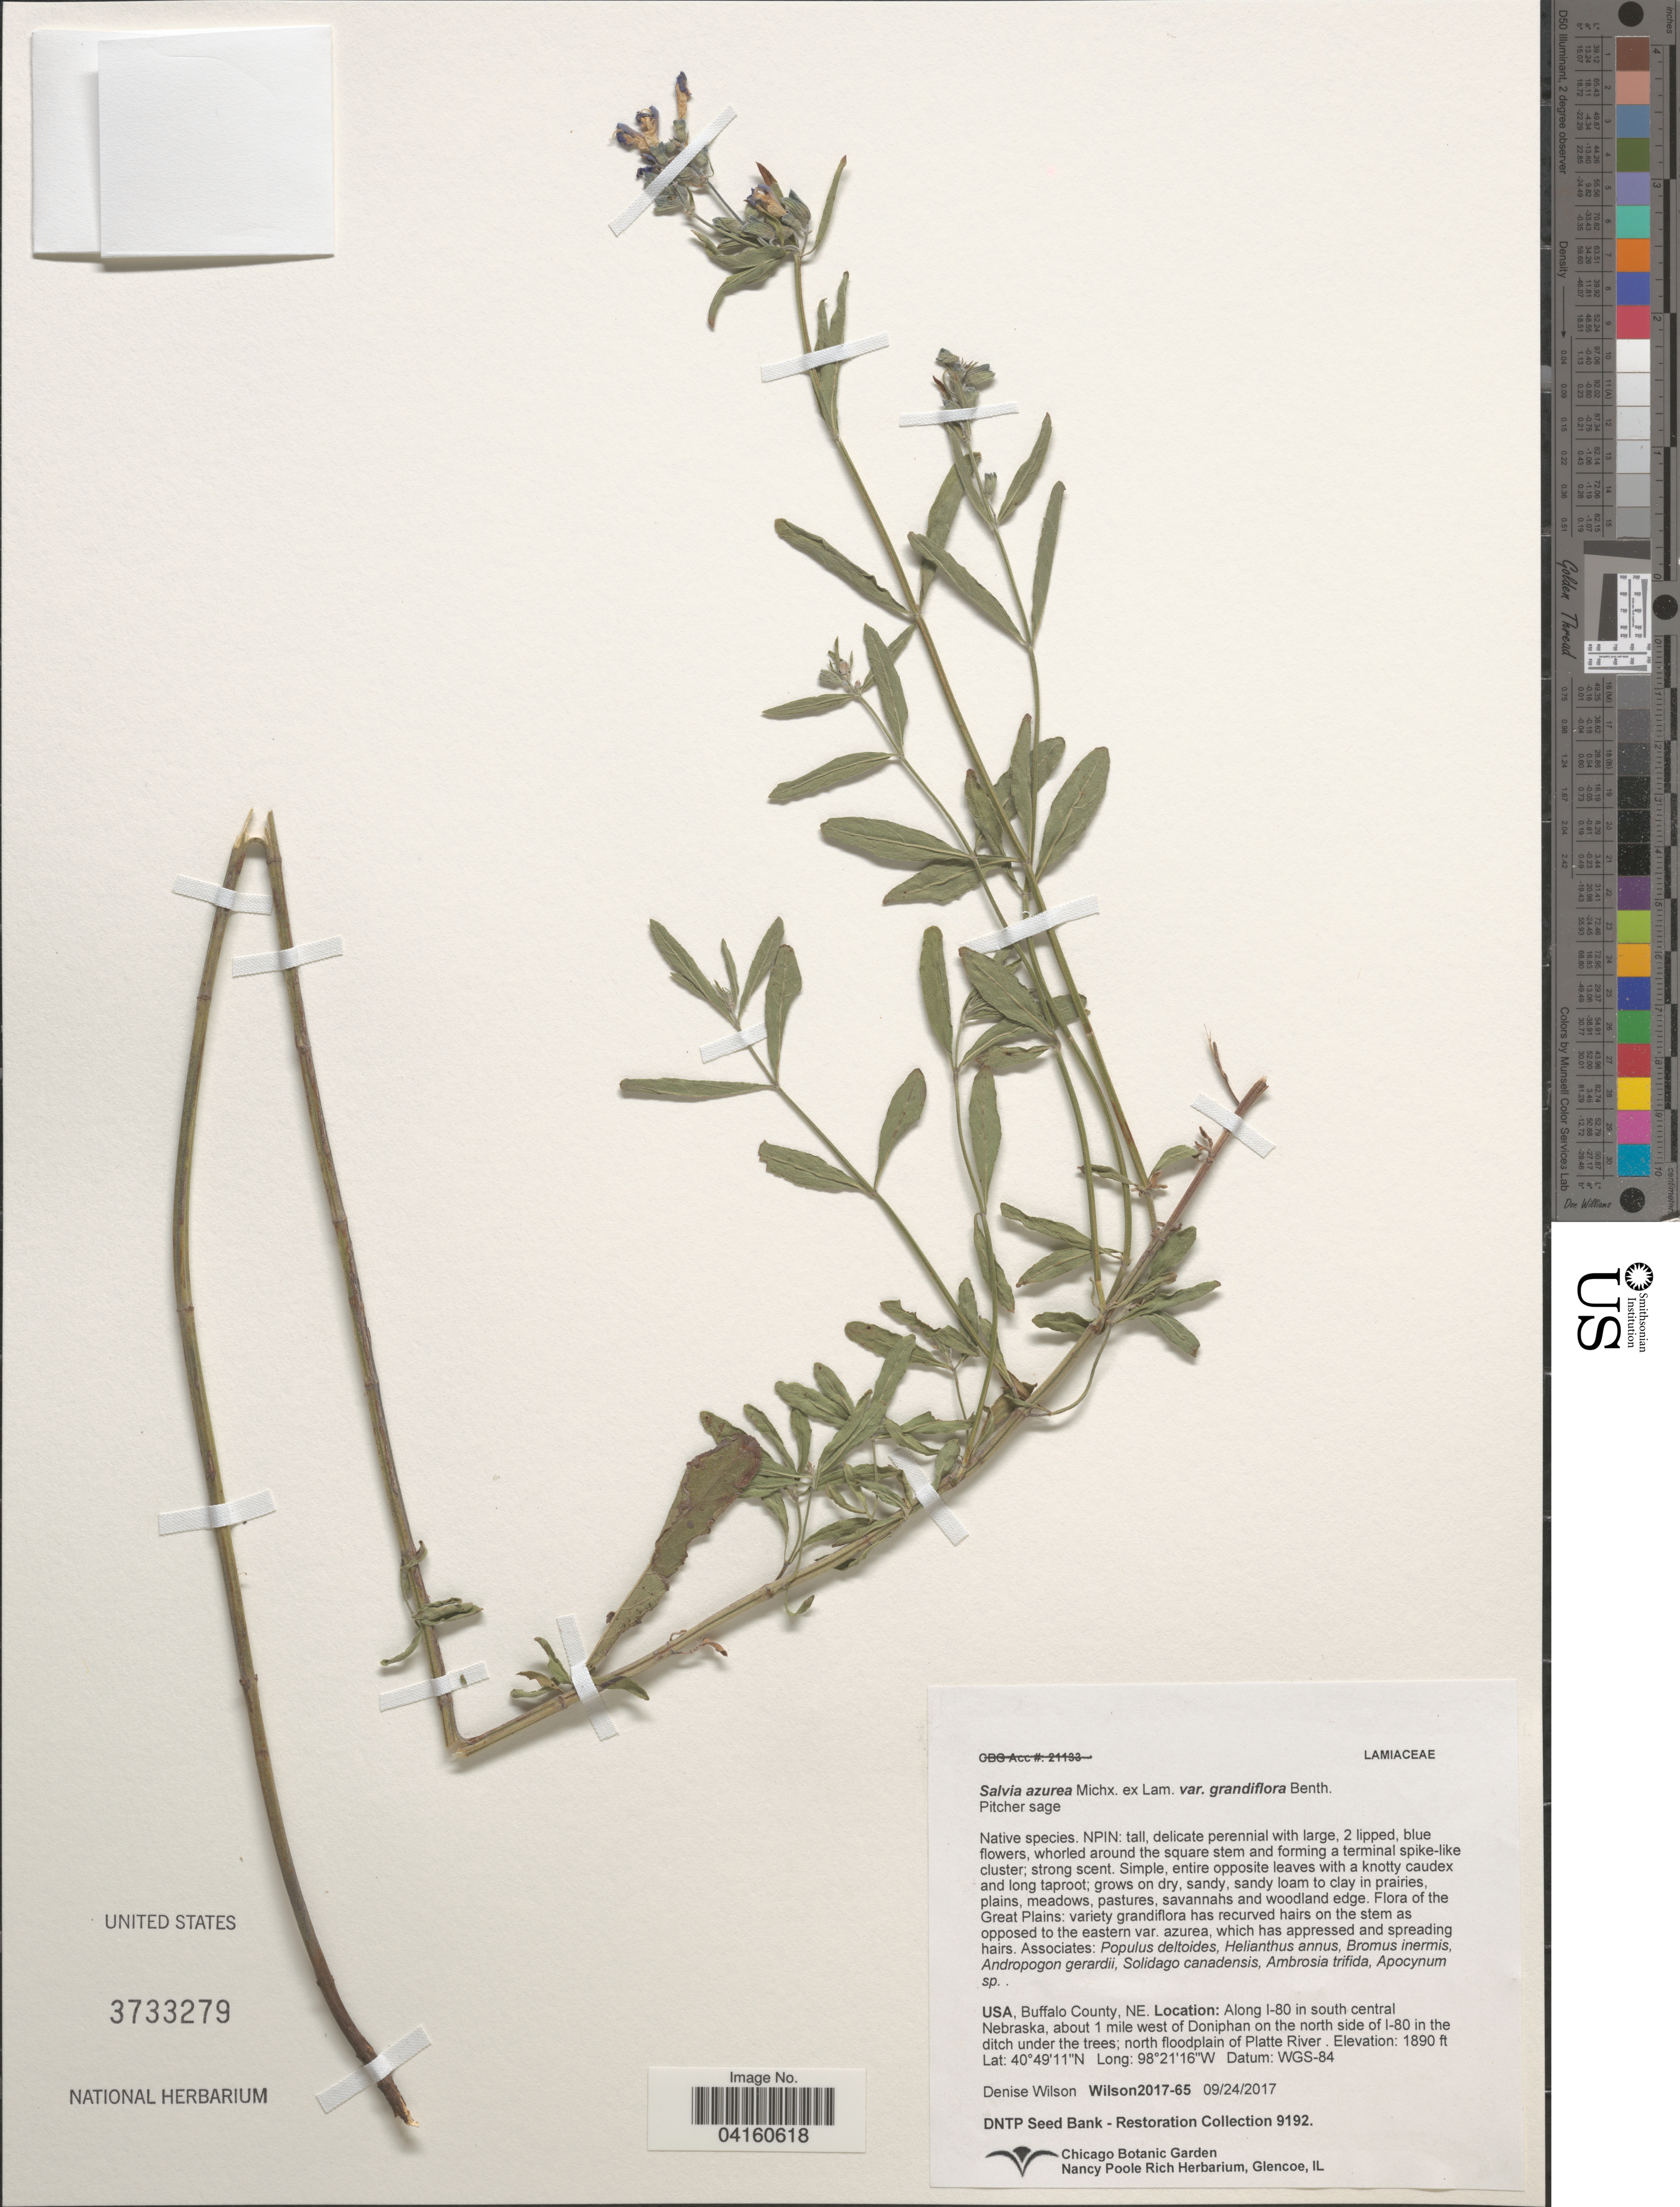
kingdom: Plantae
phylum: Tracheophyta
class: Magnoliopsida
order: Lamiales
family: Lamiaceae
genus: Salvia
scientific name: Salvia azurea var. grandiflora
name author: Benth.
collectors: D. Wilson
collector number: Wilson2017-65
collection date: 2017-09-24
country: United States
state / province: Nebraska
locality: Buffalo County. Along I-80 in south-central Nebraska, about 1 mile west of Doniphan on the north side of I-80 in the ditch under the trees; north floodplain of Platte River.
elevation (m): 576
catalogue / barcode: US 3733279